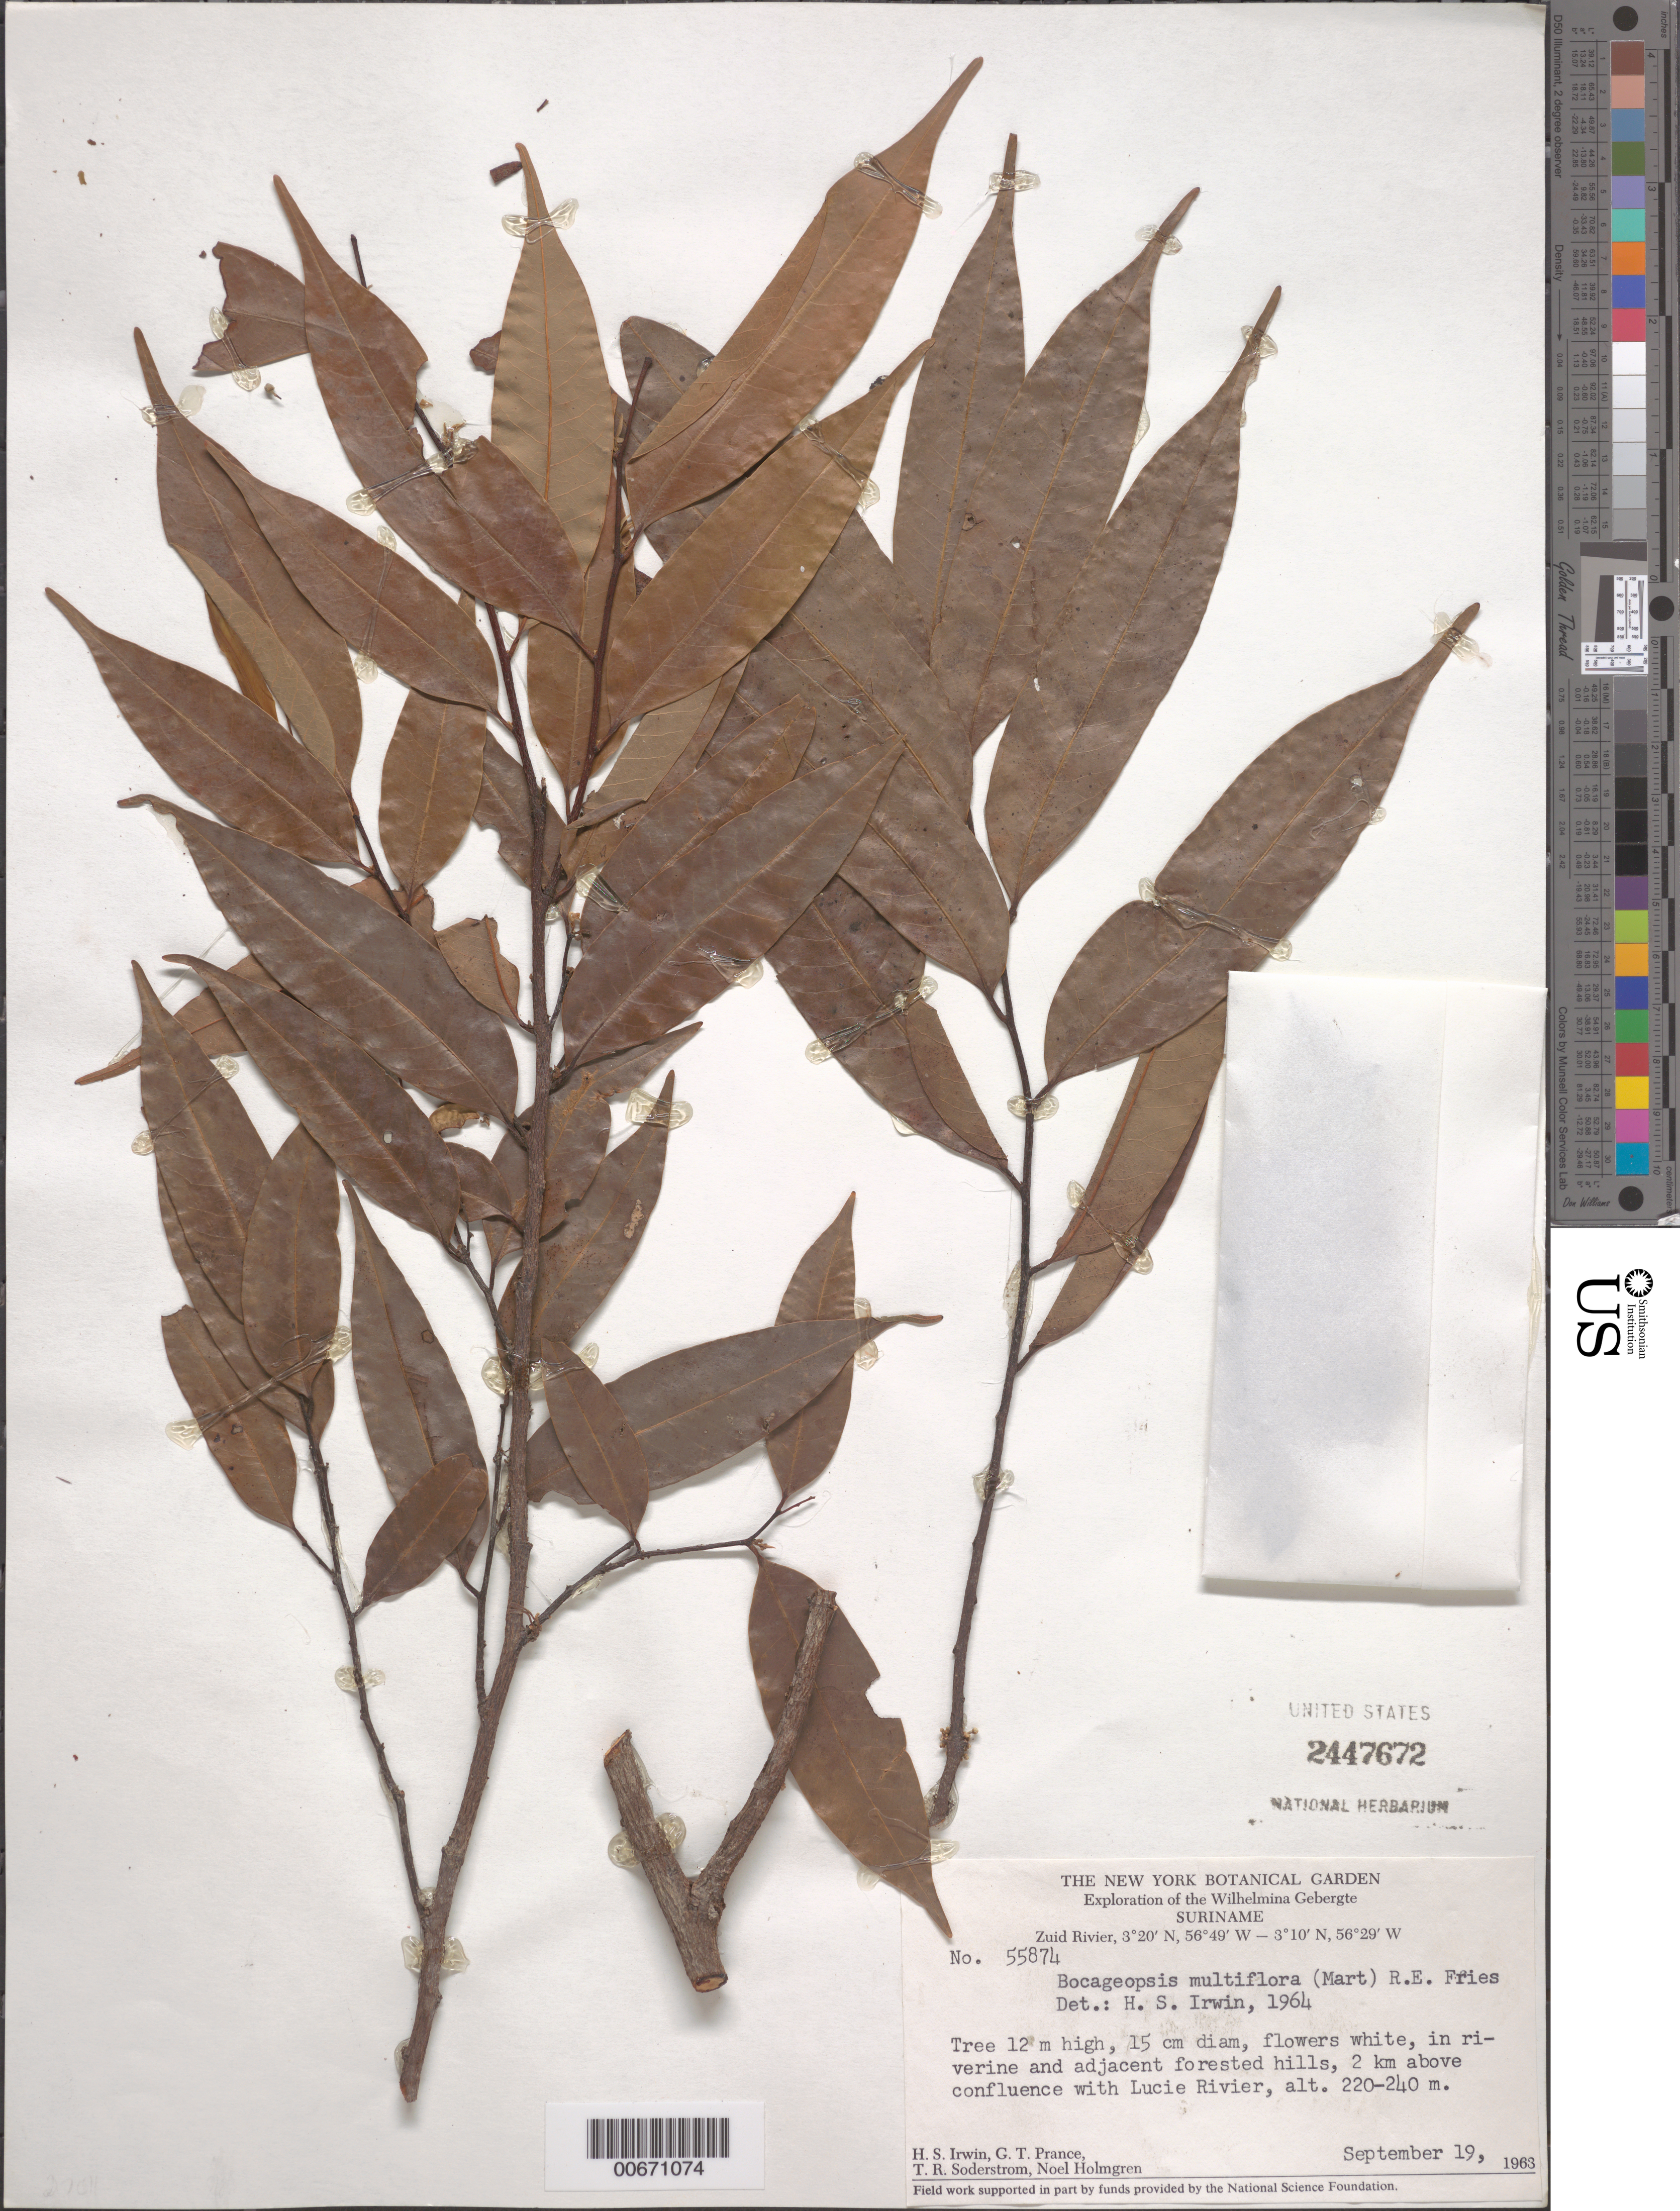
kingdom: Plantae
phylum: Tracheophyta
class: Magnoliopsida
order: Magnoliales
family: Annonaceae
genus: Bocageopsis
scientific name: Bocageopsis multiflora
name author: (Mart.) R.E. Fr.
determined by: Irwin, Howard S.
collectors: H. Irwin, G. T. Prance, T. R. Soderstrom & N. H. Holmgren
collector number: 55874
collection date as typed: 19-Sep-63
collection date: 1963-09-19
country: Suriname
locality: Zuid River, 2 km above confluence with Lucie R., Wilhelmina Gebergte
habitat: Riverine forest and adjacent forested hills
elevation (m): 220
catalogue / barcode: US 2447672